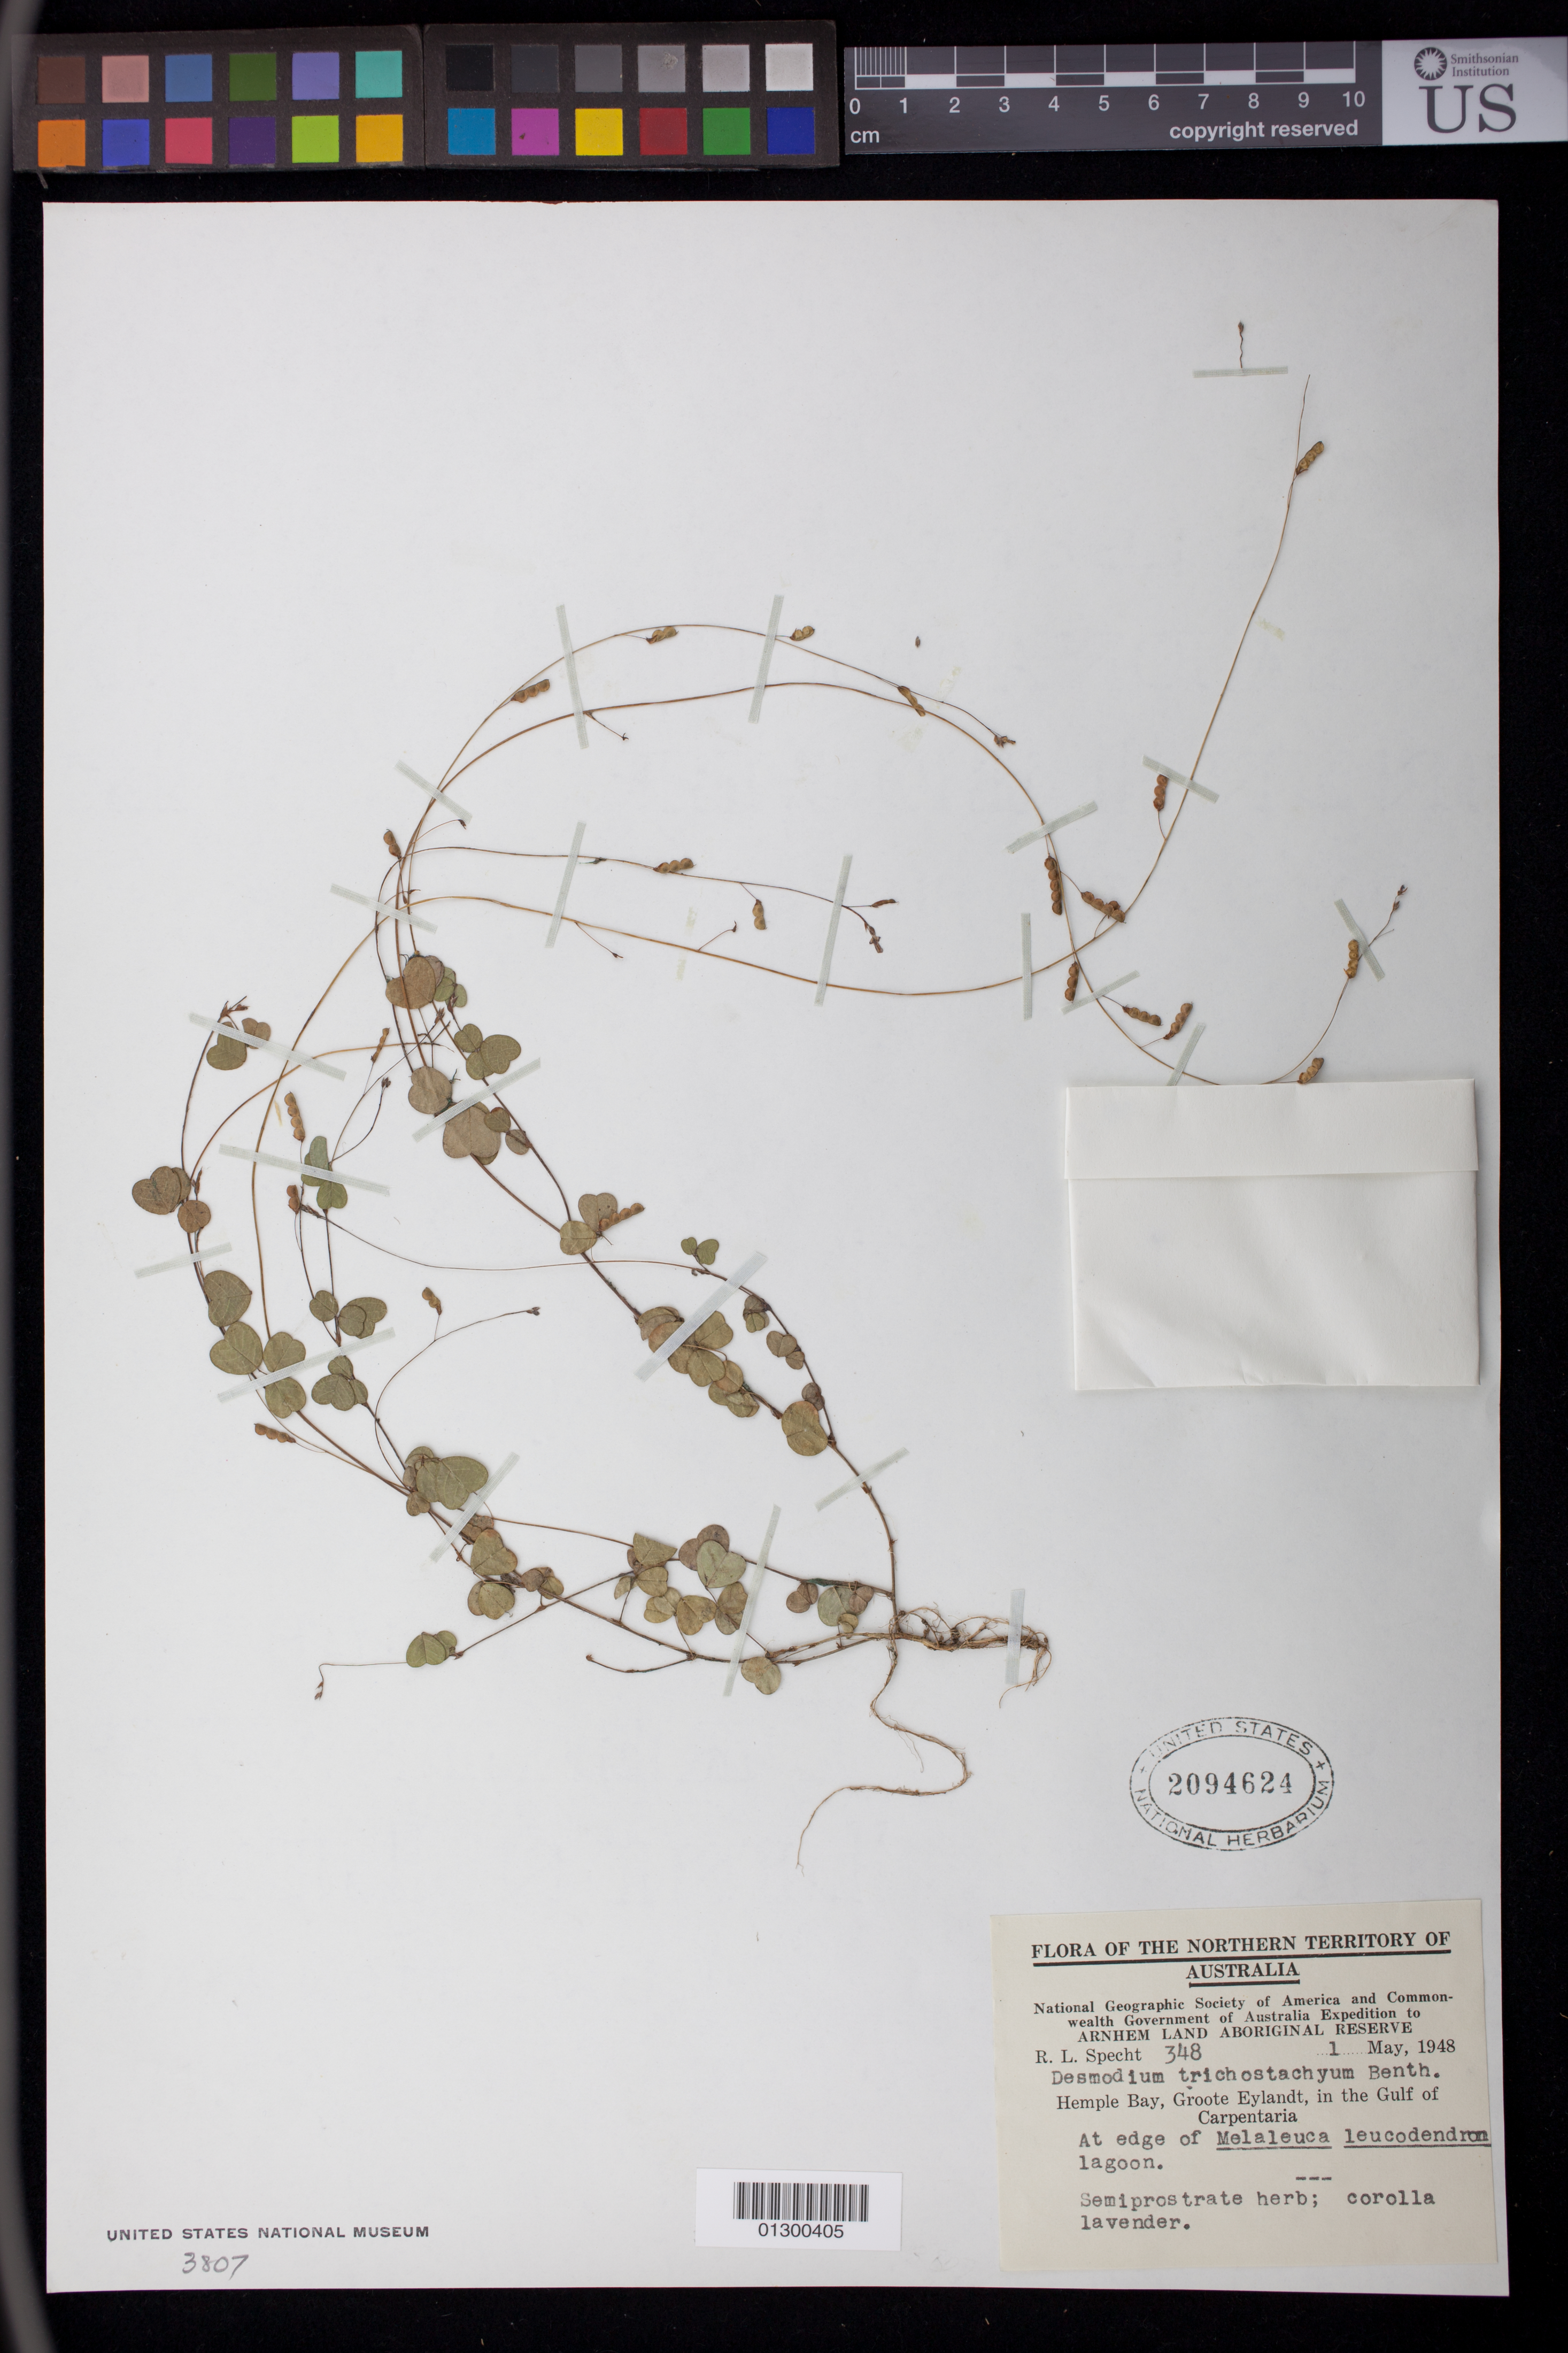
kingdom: Plantae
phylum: Tracheophyta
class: Magnoliopsida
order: Fabales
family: Fabaceae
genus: Grona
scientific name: Grona trichostachya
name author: (Benth.) H. Ohashi & K. Ohashi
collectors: R. L. Specht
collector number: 348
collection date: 1948-05-01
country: Australia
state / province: Northern Territory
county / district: East Arnhem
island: Groote Eylandt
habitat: At edge of Melaleuca leucodendron lagoon.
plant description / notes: Semi-prostrate herb; corolla lavender.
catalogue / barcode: US 2094624